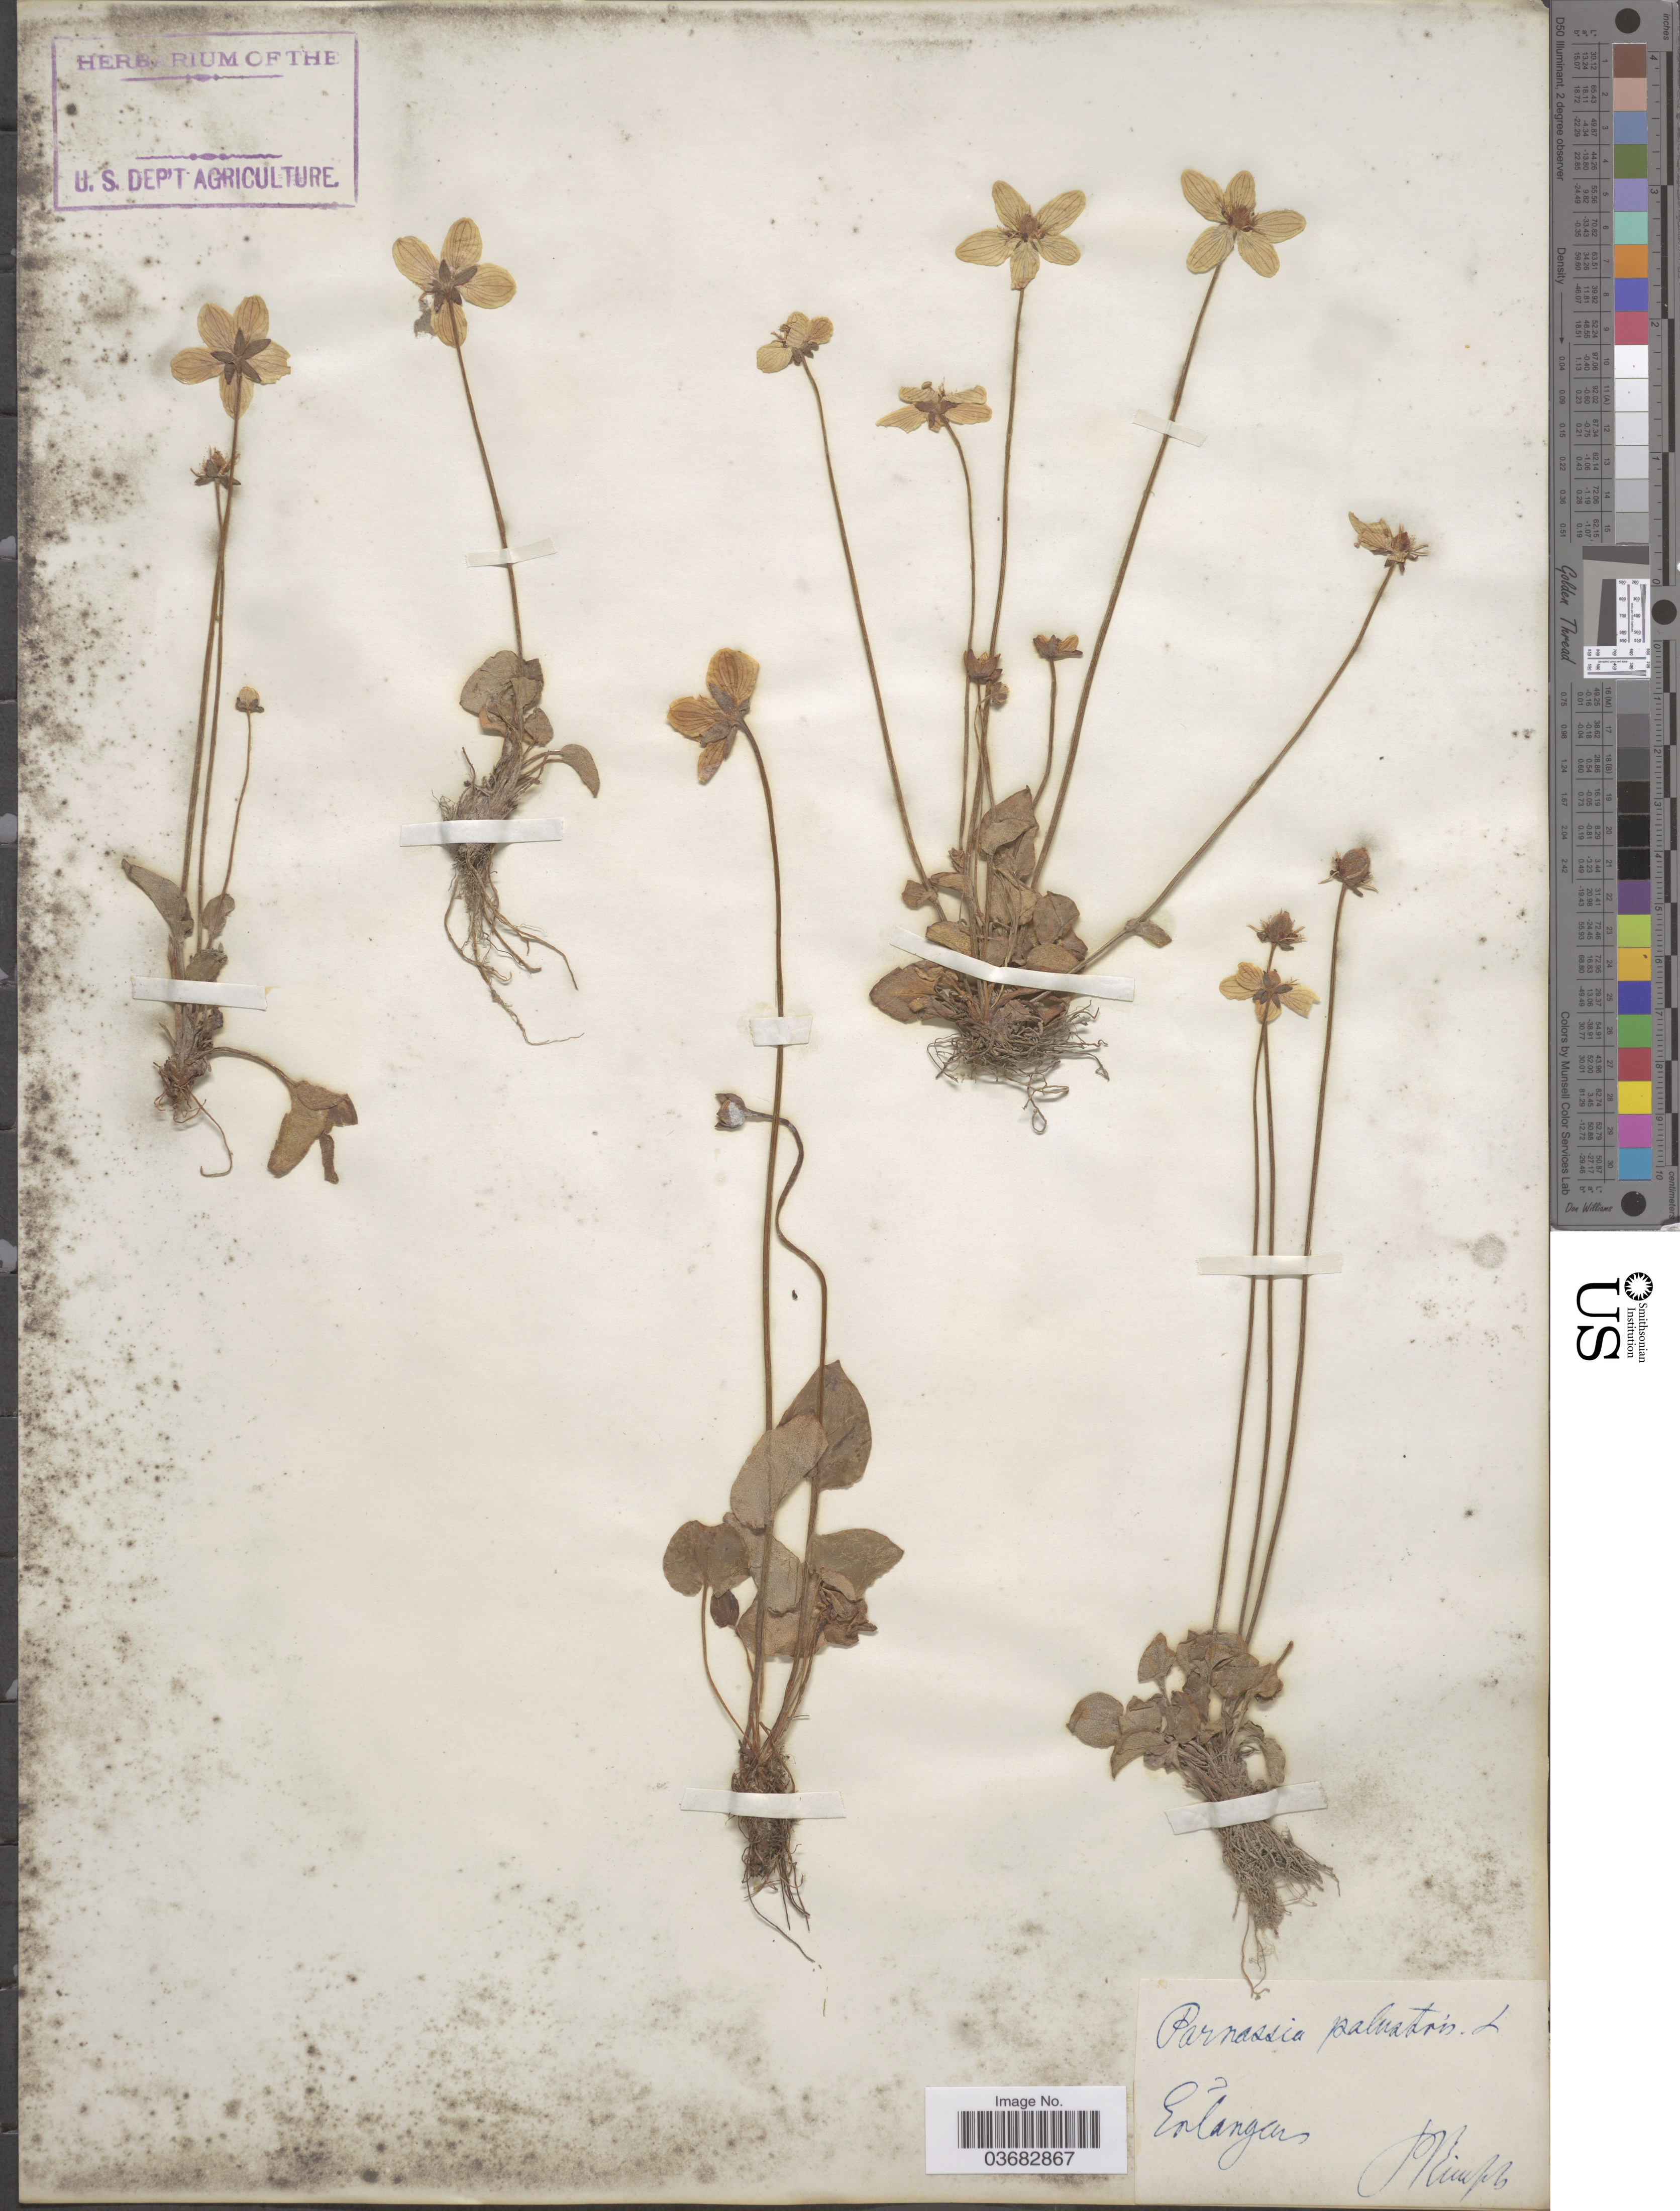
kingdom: Plantae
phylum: Tracheophyta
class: Magnoliopsida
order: Celastrales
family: Parnassiaceae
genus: Parnassia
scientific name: Parnassia palustris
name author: L.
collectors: P. Reinsch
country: Germany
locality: Erlangen.